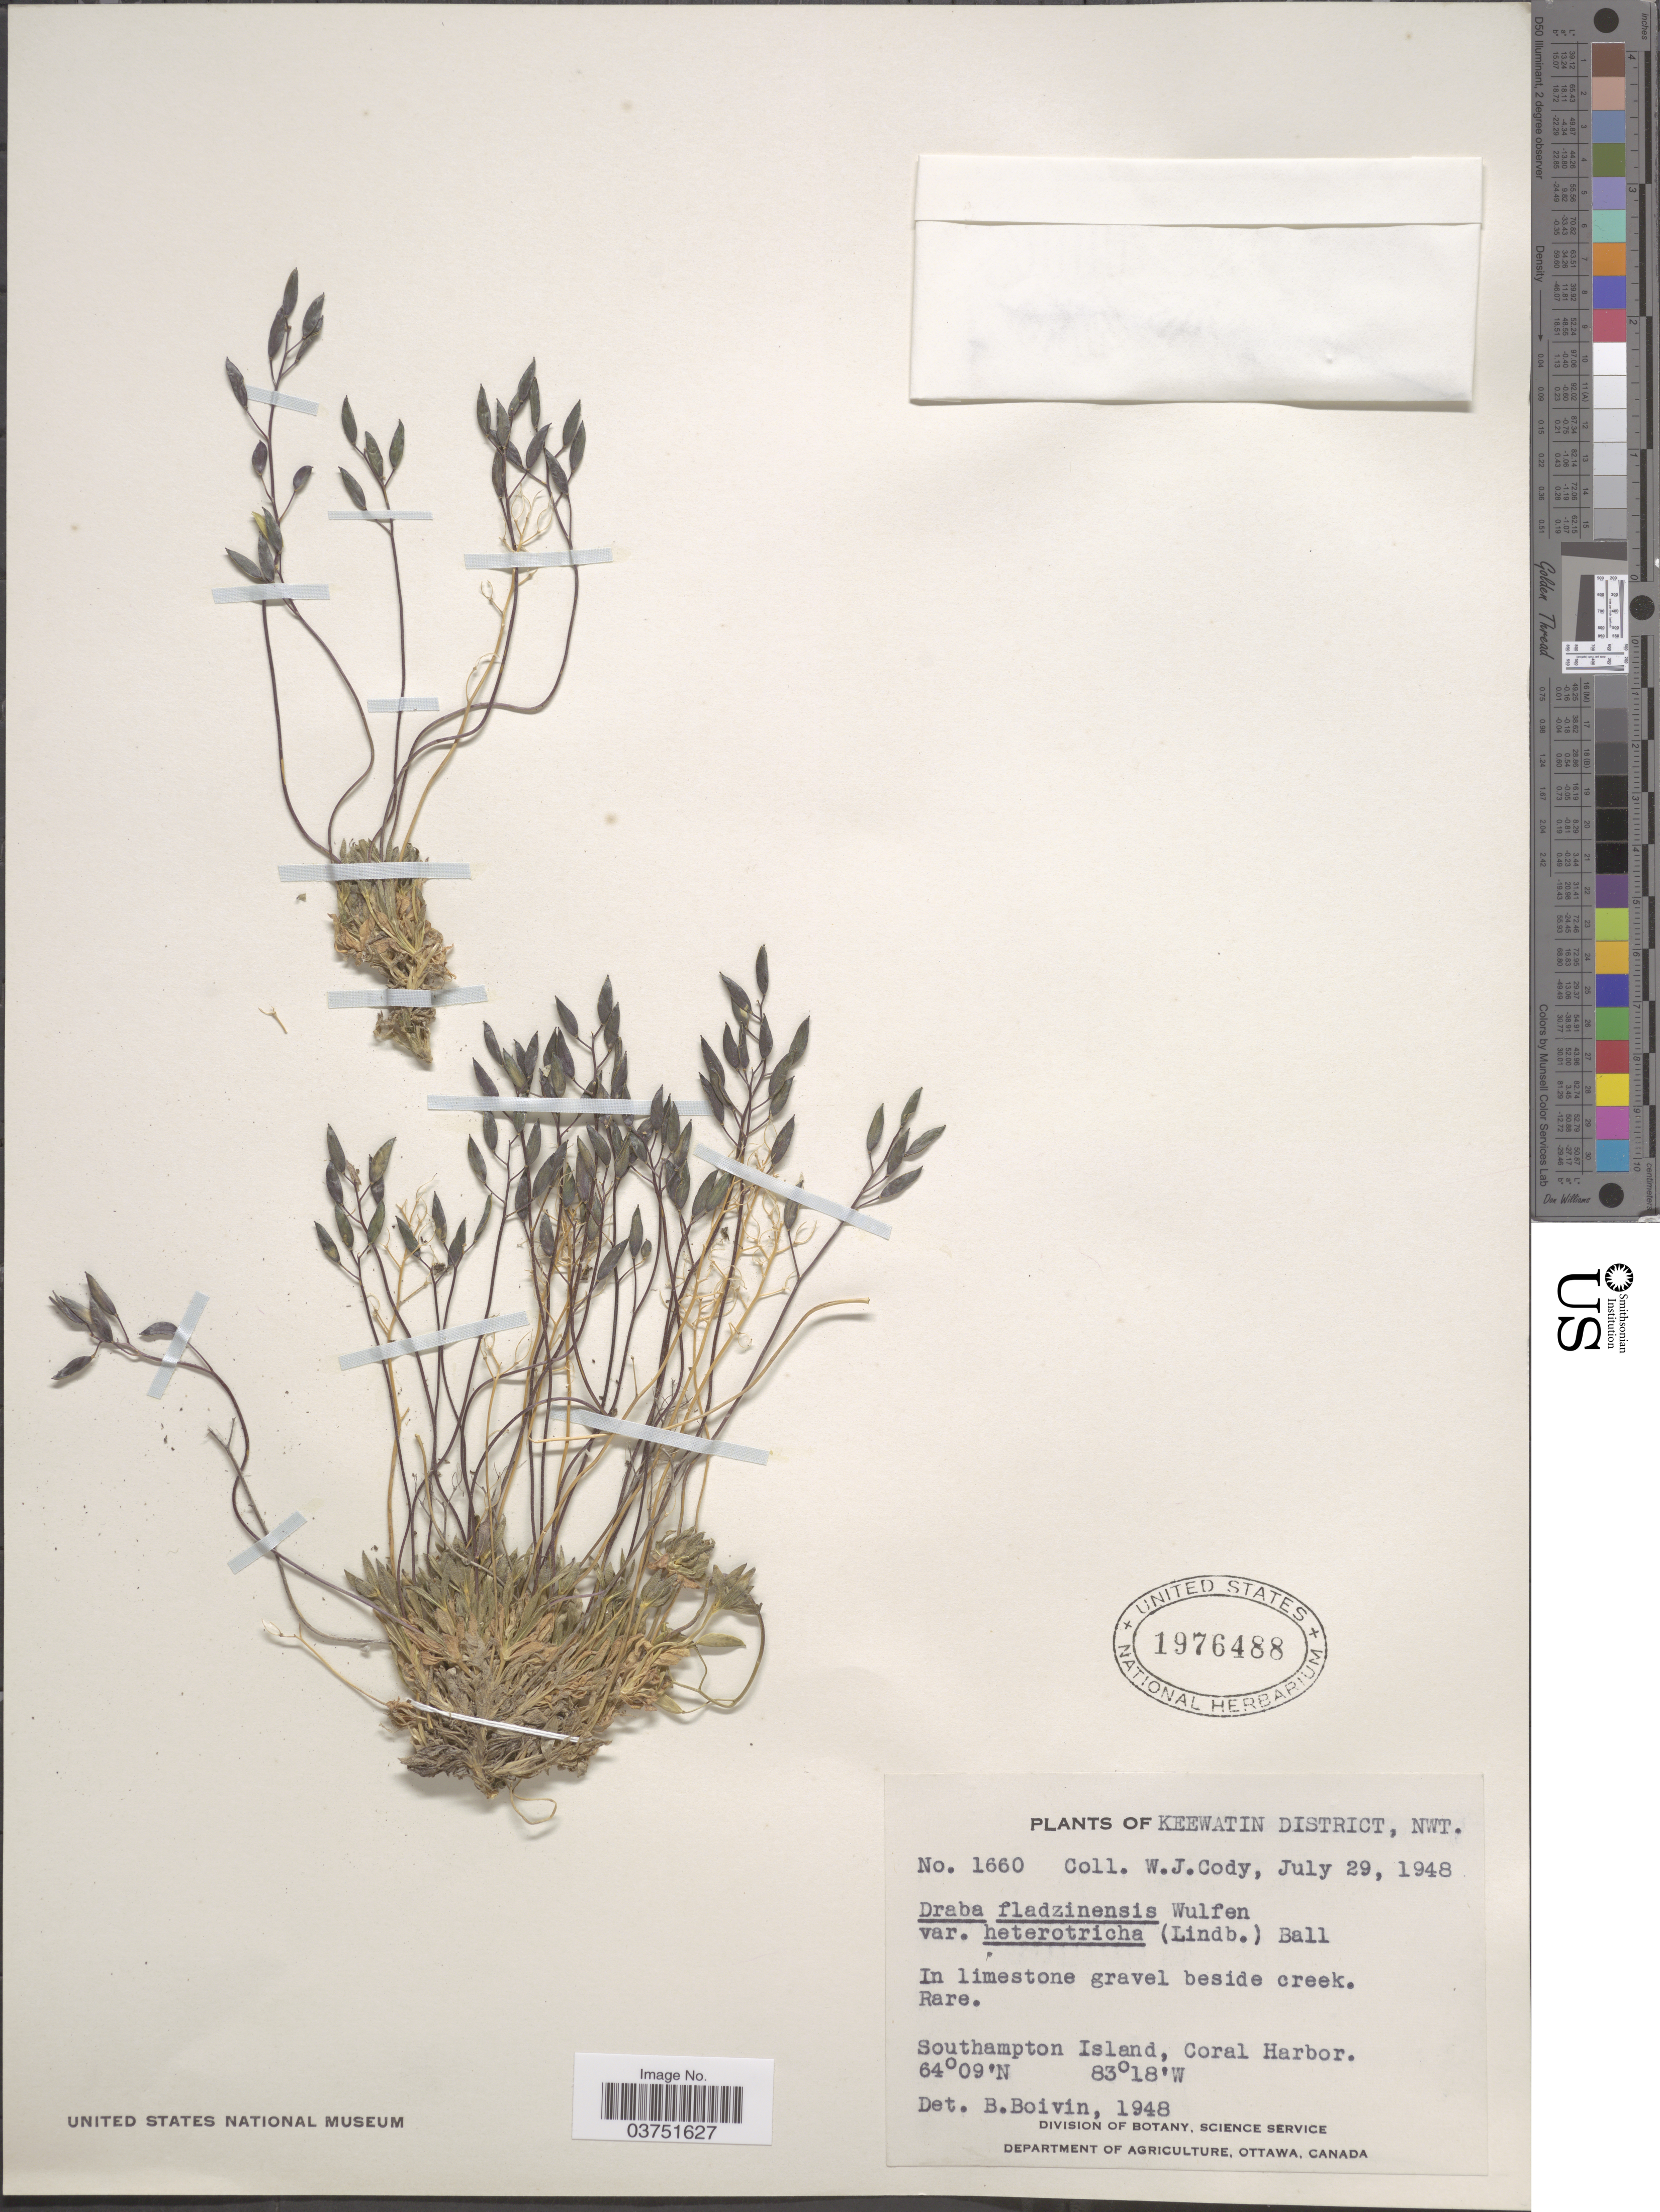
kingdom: Plantae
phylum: Tracheophyta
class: Magnoliopsida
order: Brassicales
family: Brassicaceae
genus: Draba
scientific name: Draba lactea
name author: Adams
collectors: W. Cody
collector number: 1660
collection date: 1948-07-29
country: Canada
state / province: Northwest Territories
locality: Keewatin District. Southampton Island, Coral Harbor.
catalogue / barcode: US 1976488